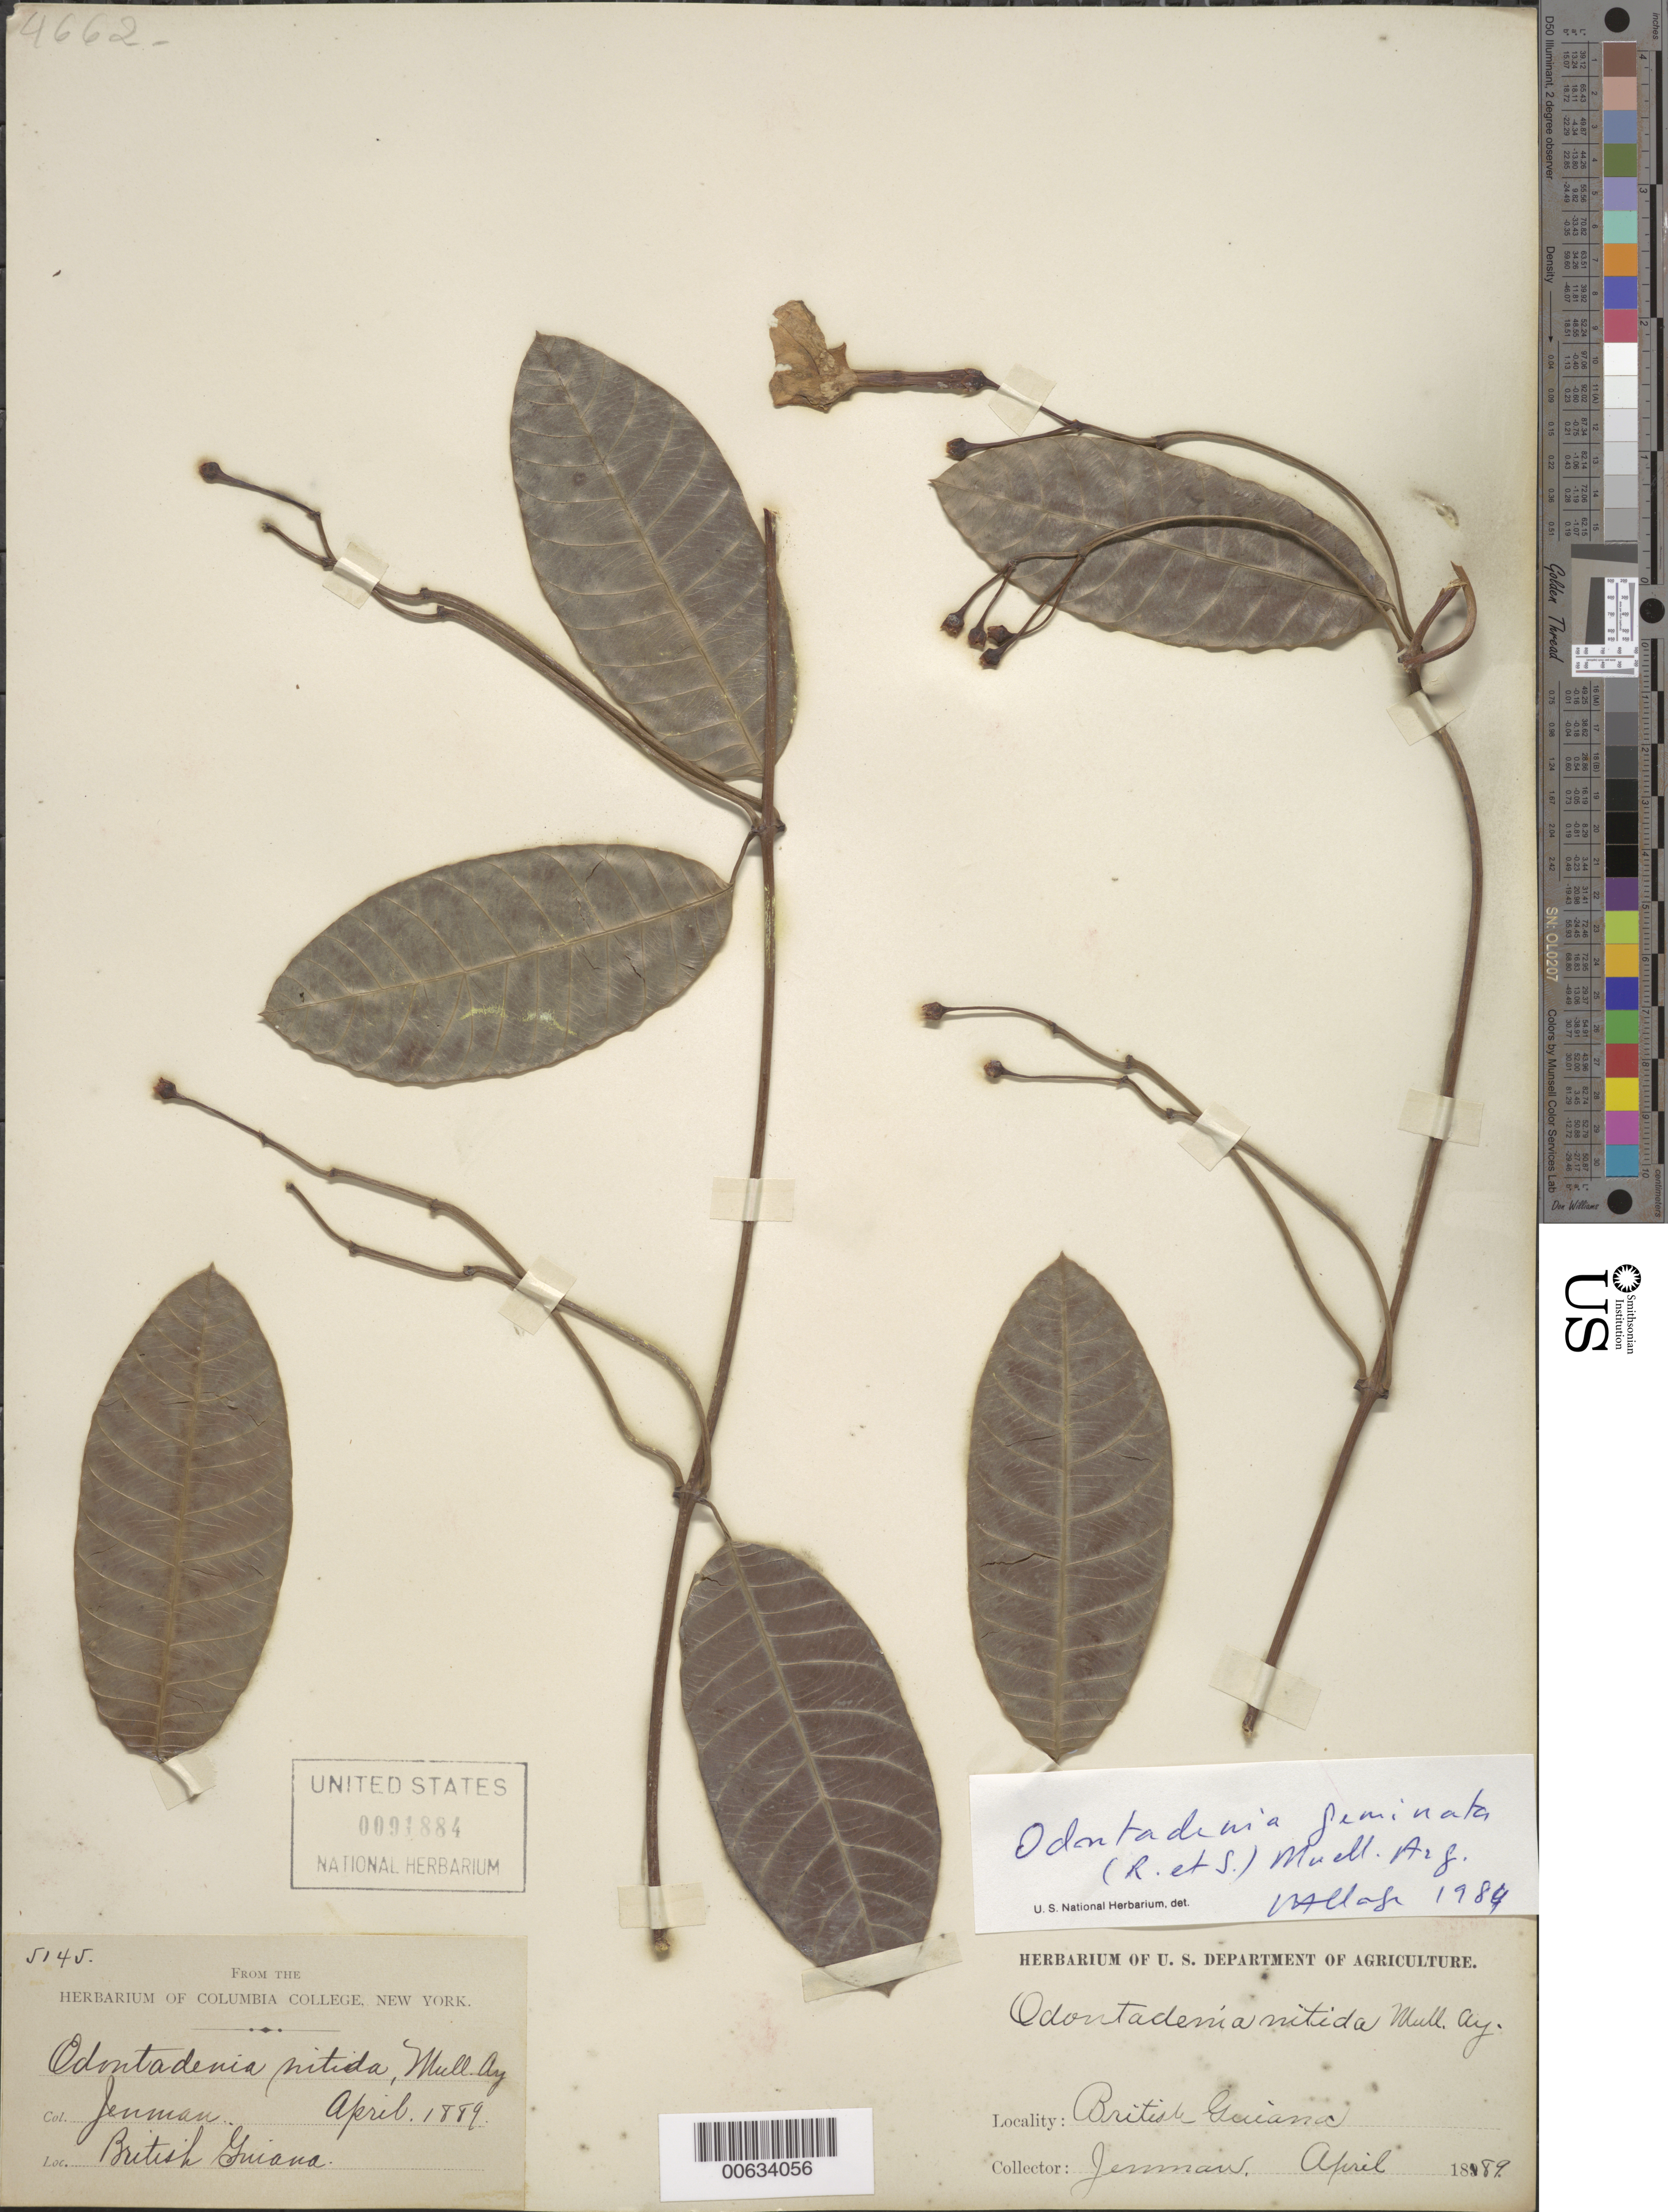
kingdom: Plantae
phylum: Tracheophyta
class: Magnoliopsida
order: Gentianales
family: Apocynaceae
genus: Odontadenia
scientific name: Odontadenia geminata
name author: (Hoffmanns. ex Roem. & Schult.) Müll. Arg.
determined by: Allorge, L.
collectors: G. S. Jenman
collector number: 5145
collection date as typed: April 1889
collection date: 1889-04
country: Guyana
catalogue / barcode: US 91884